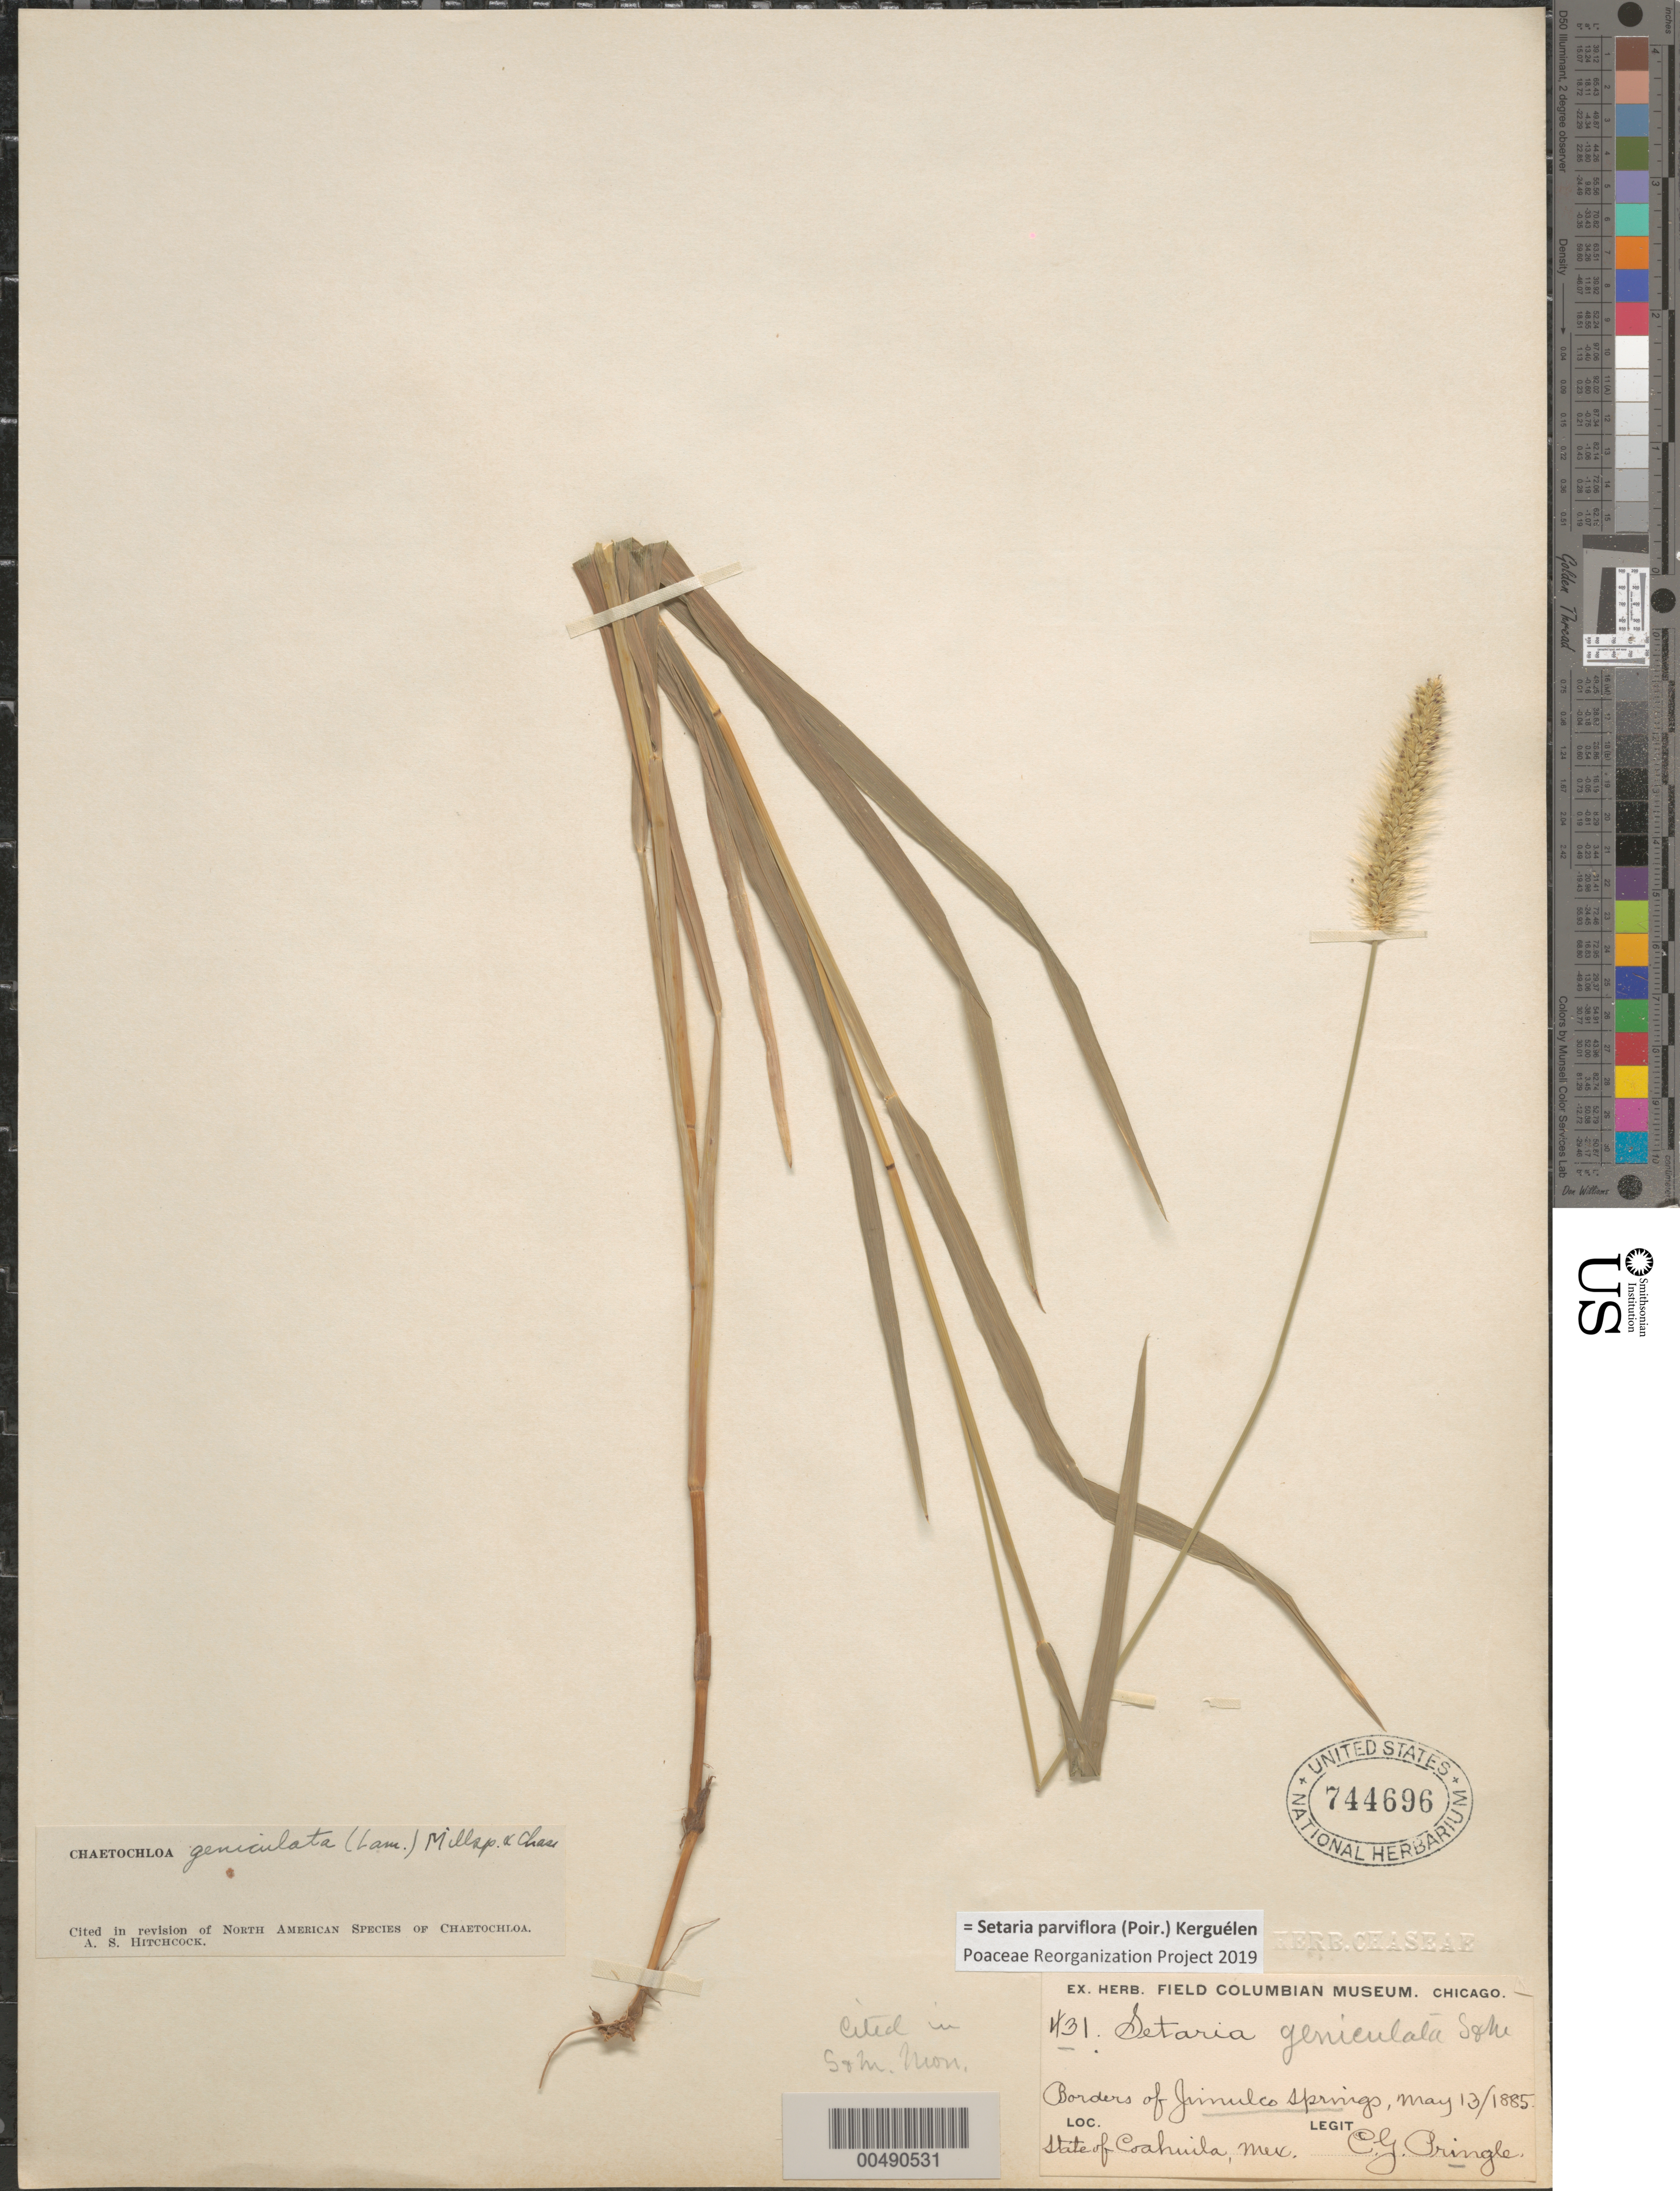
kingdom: Plantae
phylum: Tracheophyta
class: Liliopsida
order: Poales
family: Poaceae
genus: Setaria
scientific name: Setaria parviflora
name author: (Poir.) Kerguélen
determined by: Poaceae Reorganization Project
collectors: C. G. Pringle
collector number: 431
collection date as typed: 13 May 1885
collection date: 1885-05-13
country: Mexico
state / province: Coahuila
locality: Border of Jimulco Springs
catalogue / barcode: US 744696